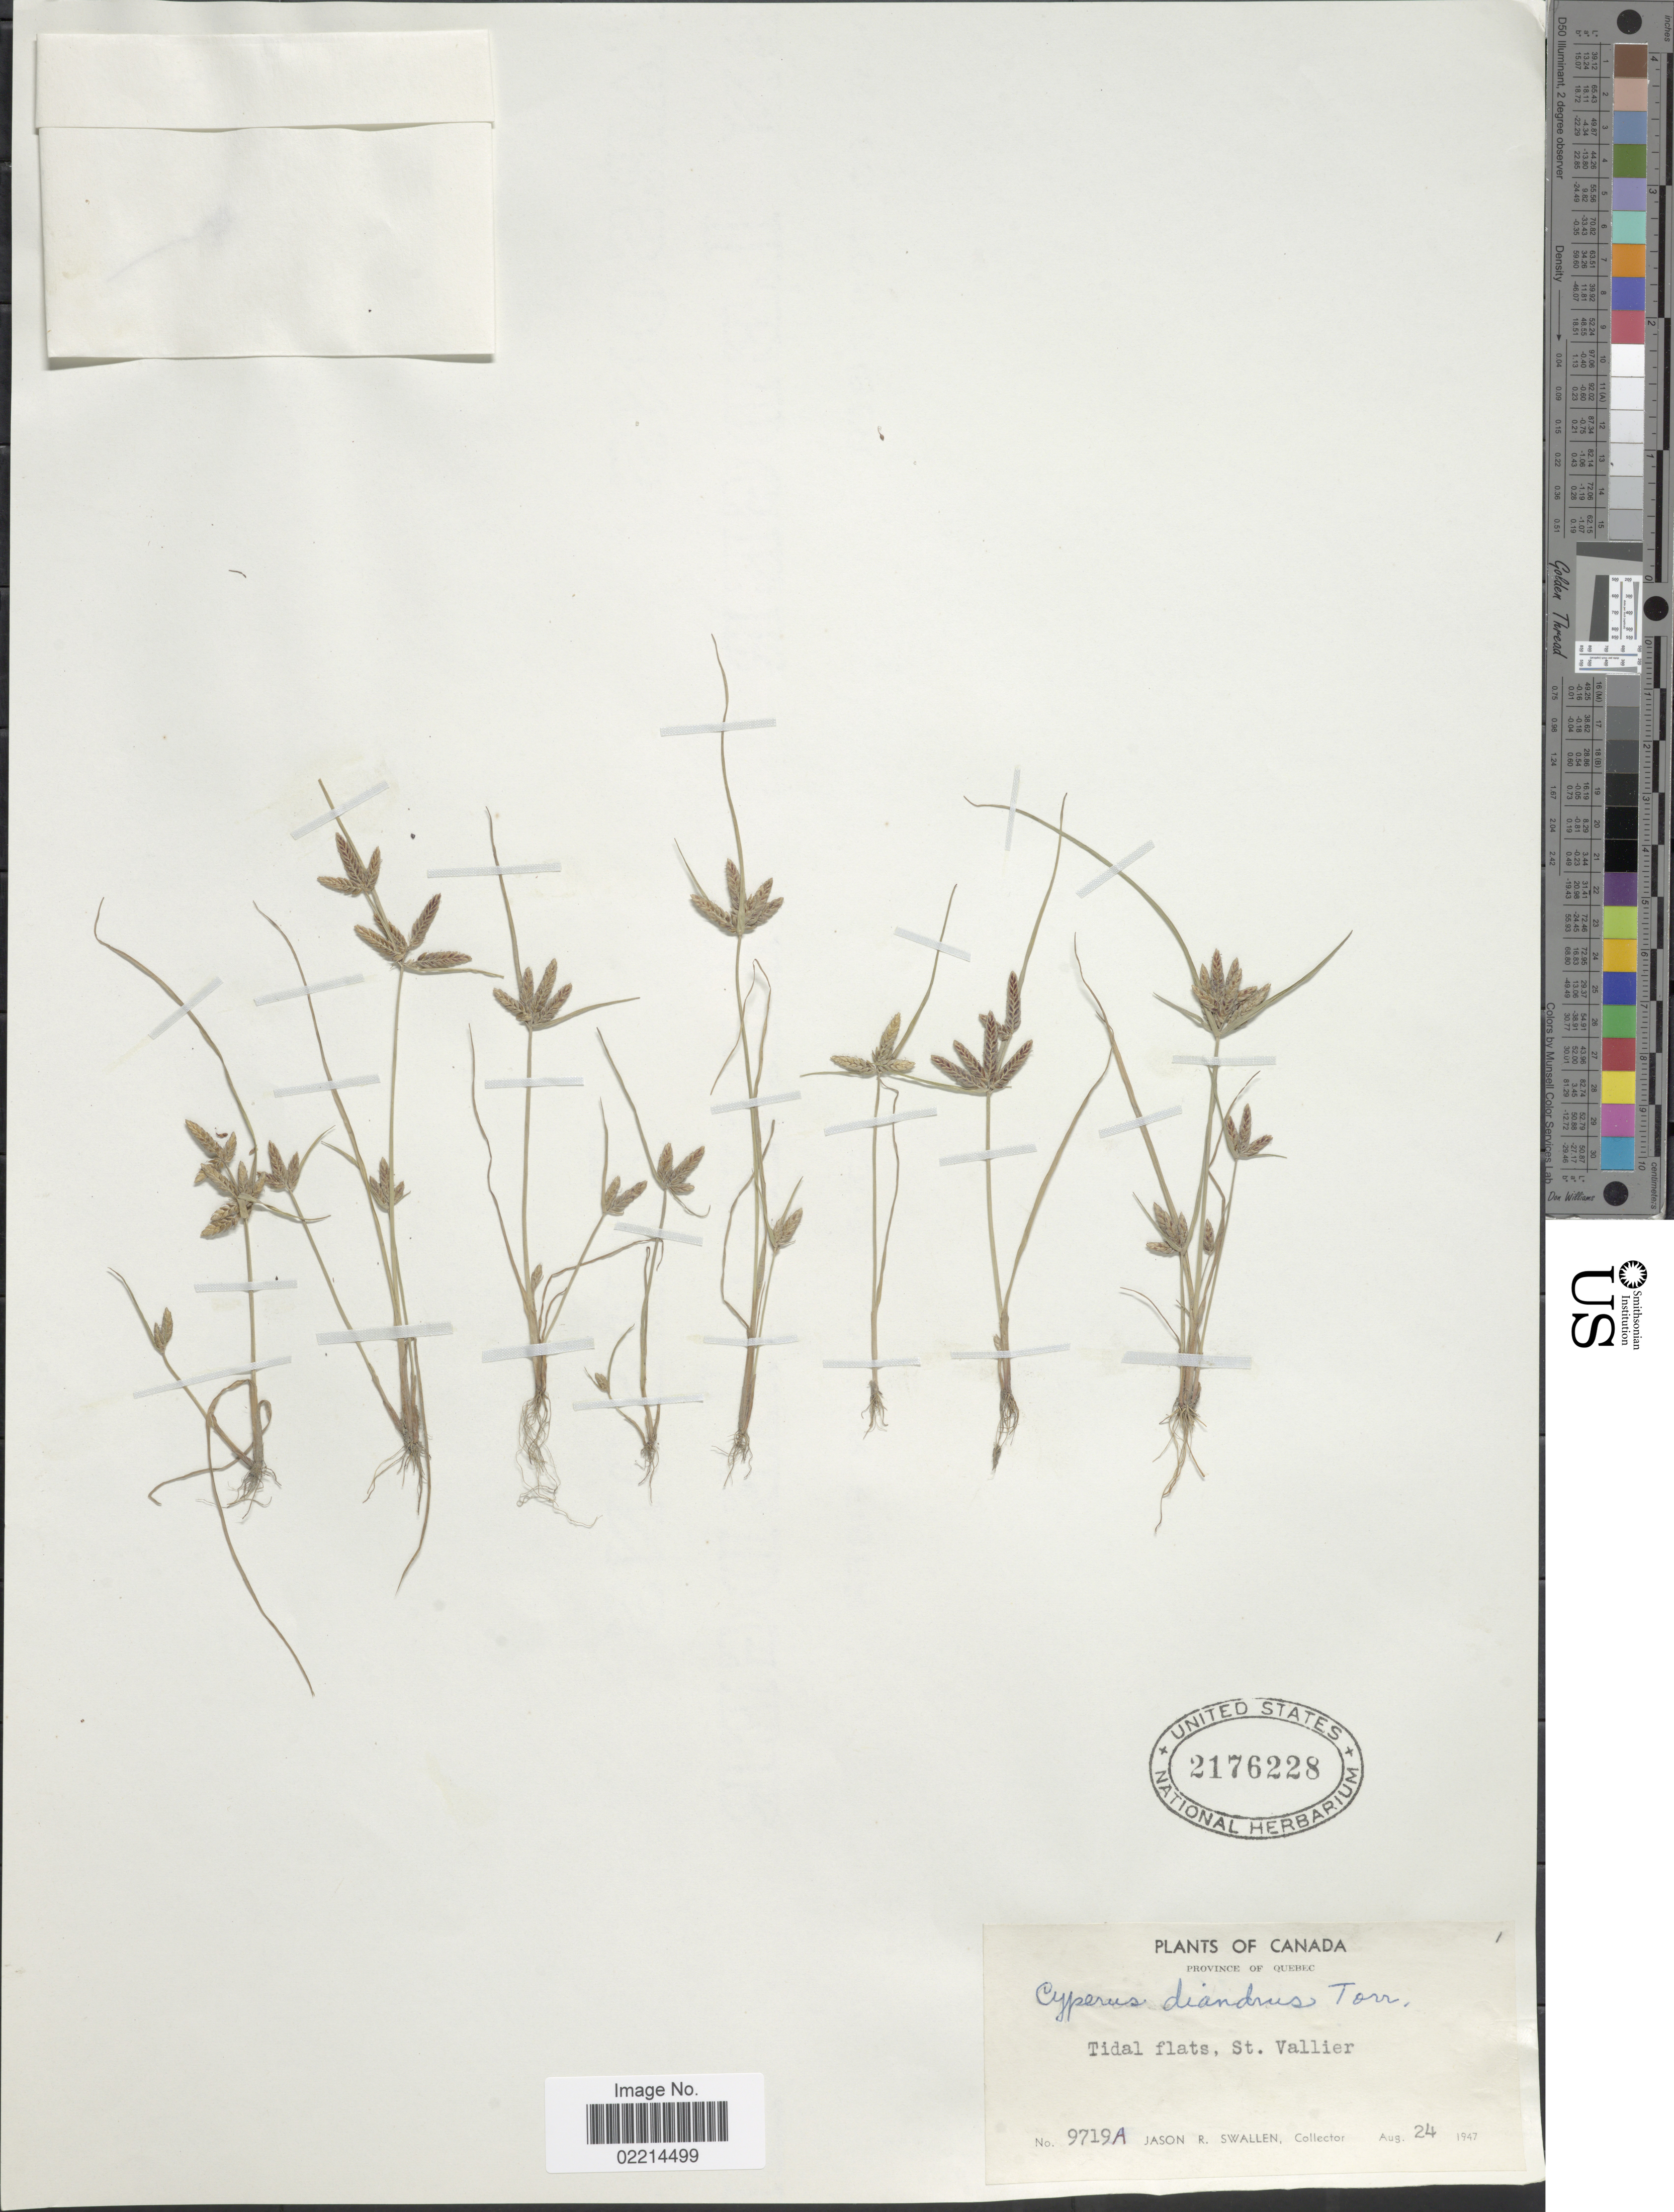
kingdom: Plantae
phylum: Tracheophyta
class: Liliopsida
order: Poales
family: Cyperaceae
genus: Cyperus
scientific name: Cyperus diandrus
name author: Torr.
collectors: J. R. Swallen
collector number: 9719A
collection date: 1947-08-24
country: Canada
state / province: Quebec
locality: Tidal flats, St. Vallier.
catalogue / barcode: US 2176228